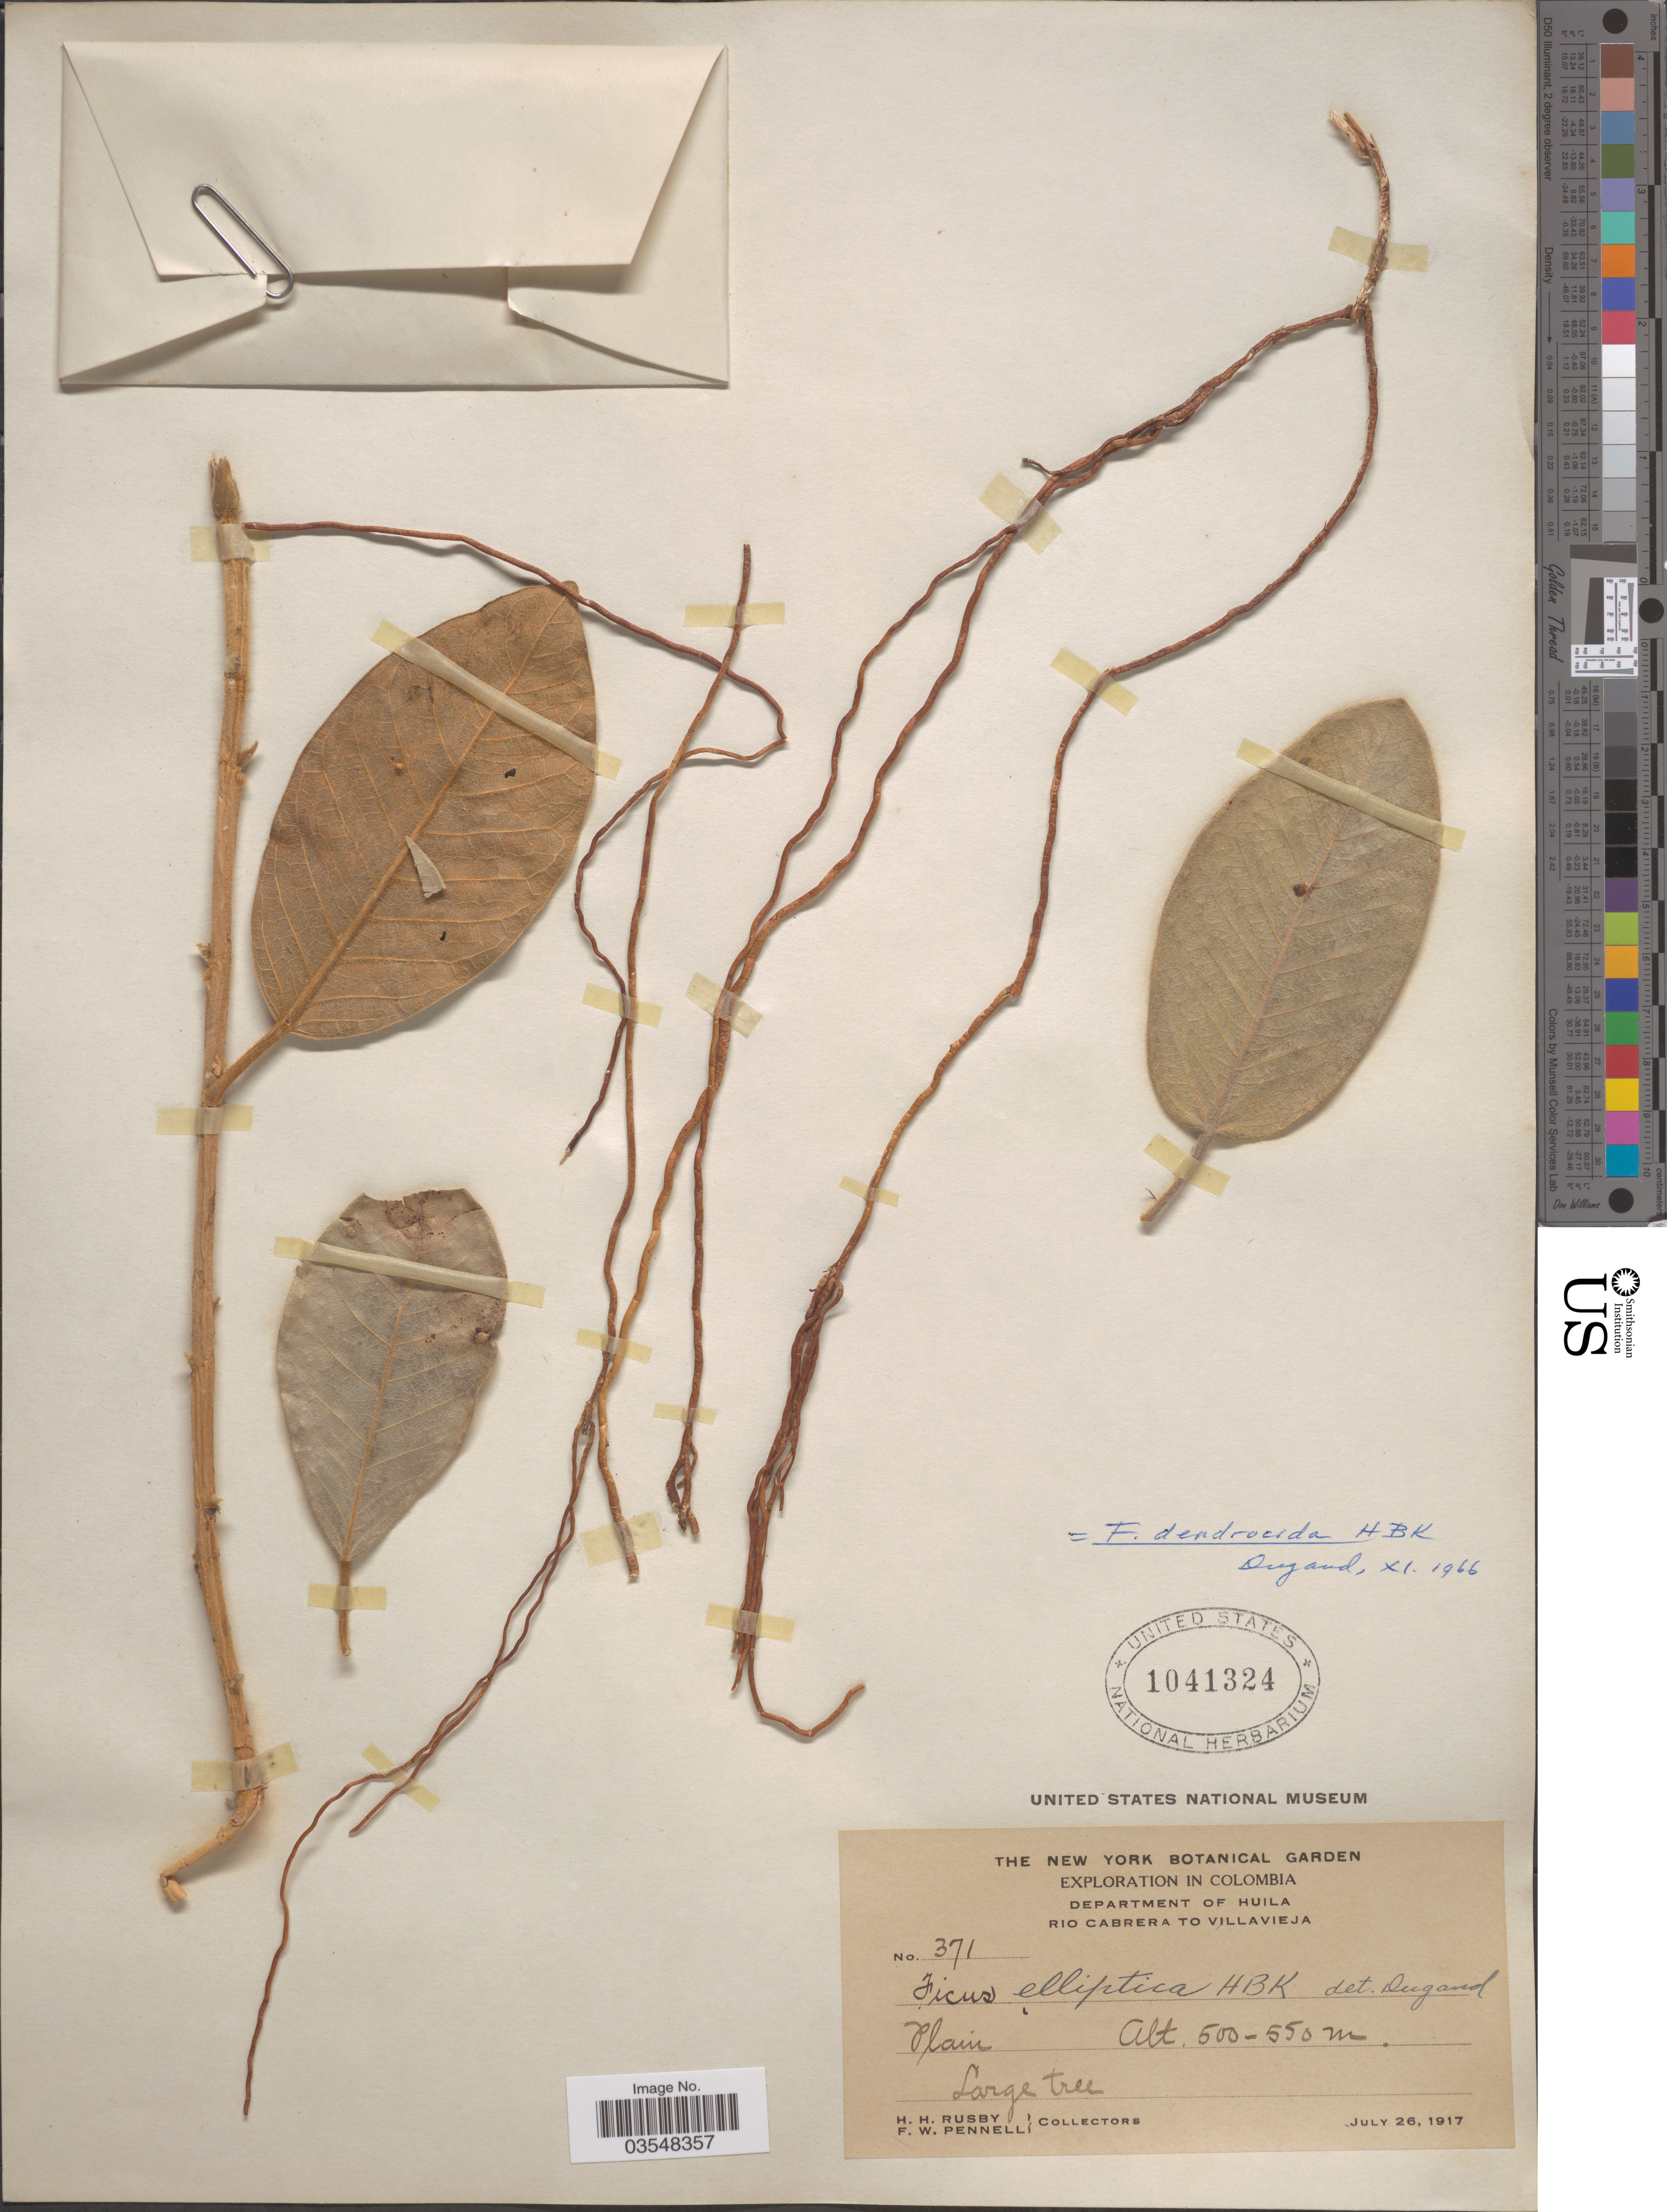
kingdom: Plantae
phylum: Tracheophyta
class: Magnoliopsida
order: Rosales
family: Moraceae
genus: Ficus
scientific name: Ficus dendrocida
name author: Kunth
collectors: H. H. Rusby & F. W. Pennell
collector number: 371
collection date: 1917-07-26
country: Colombia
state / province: Huila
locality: Department of Huila. Rio Cabrera to Villavieja.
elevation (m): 500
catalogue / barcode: US 1041324